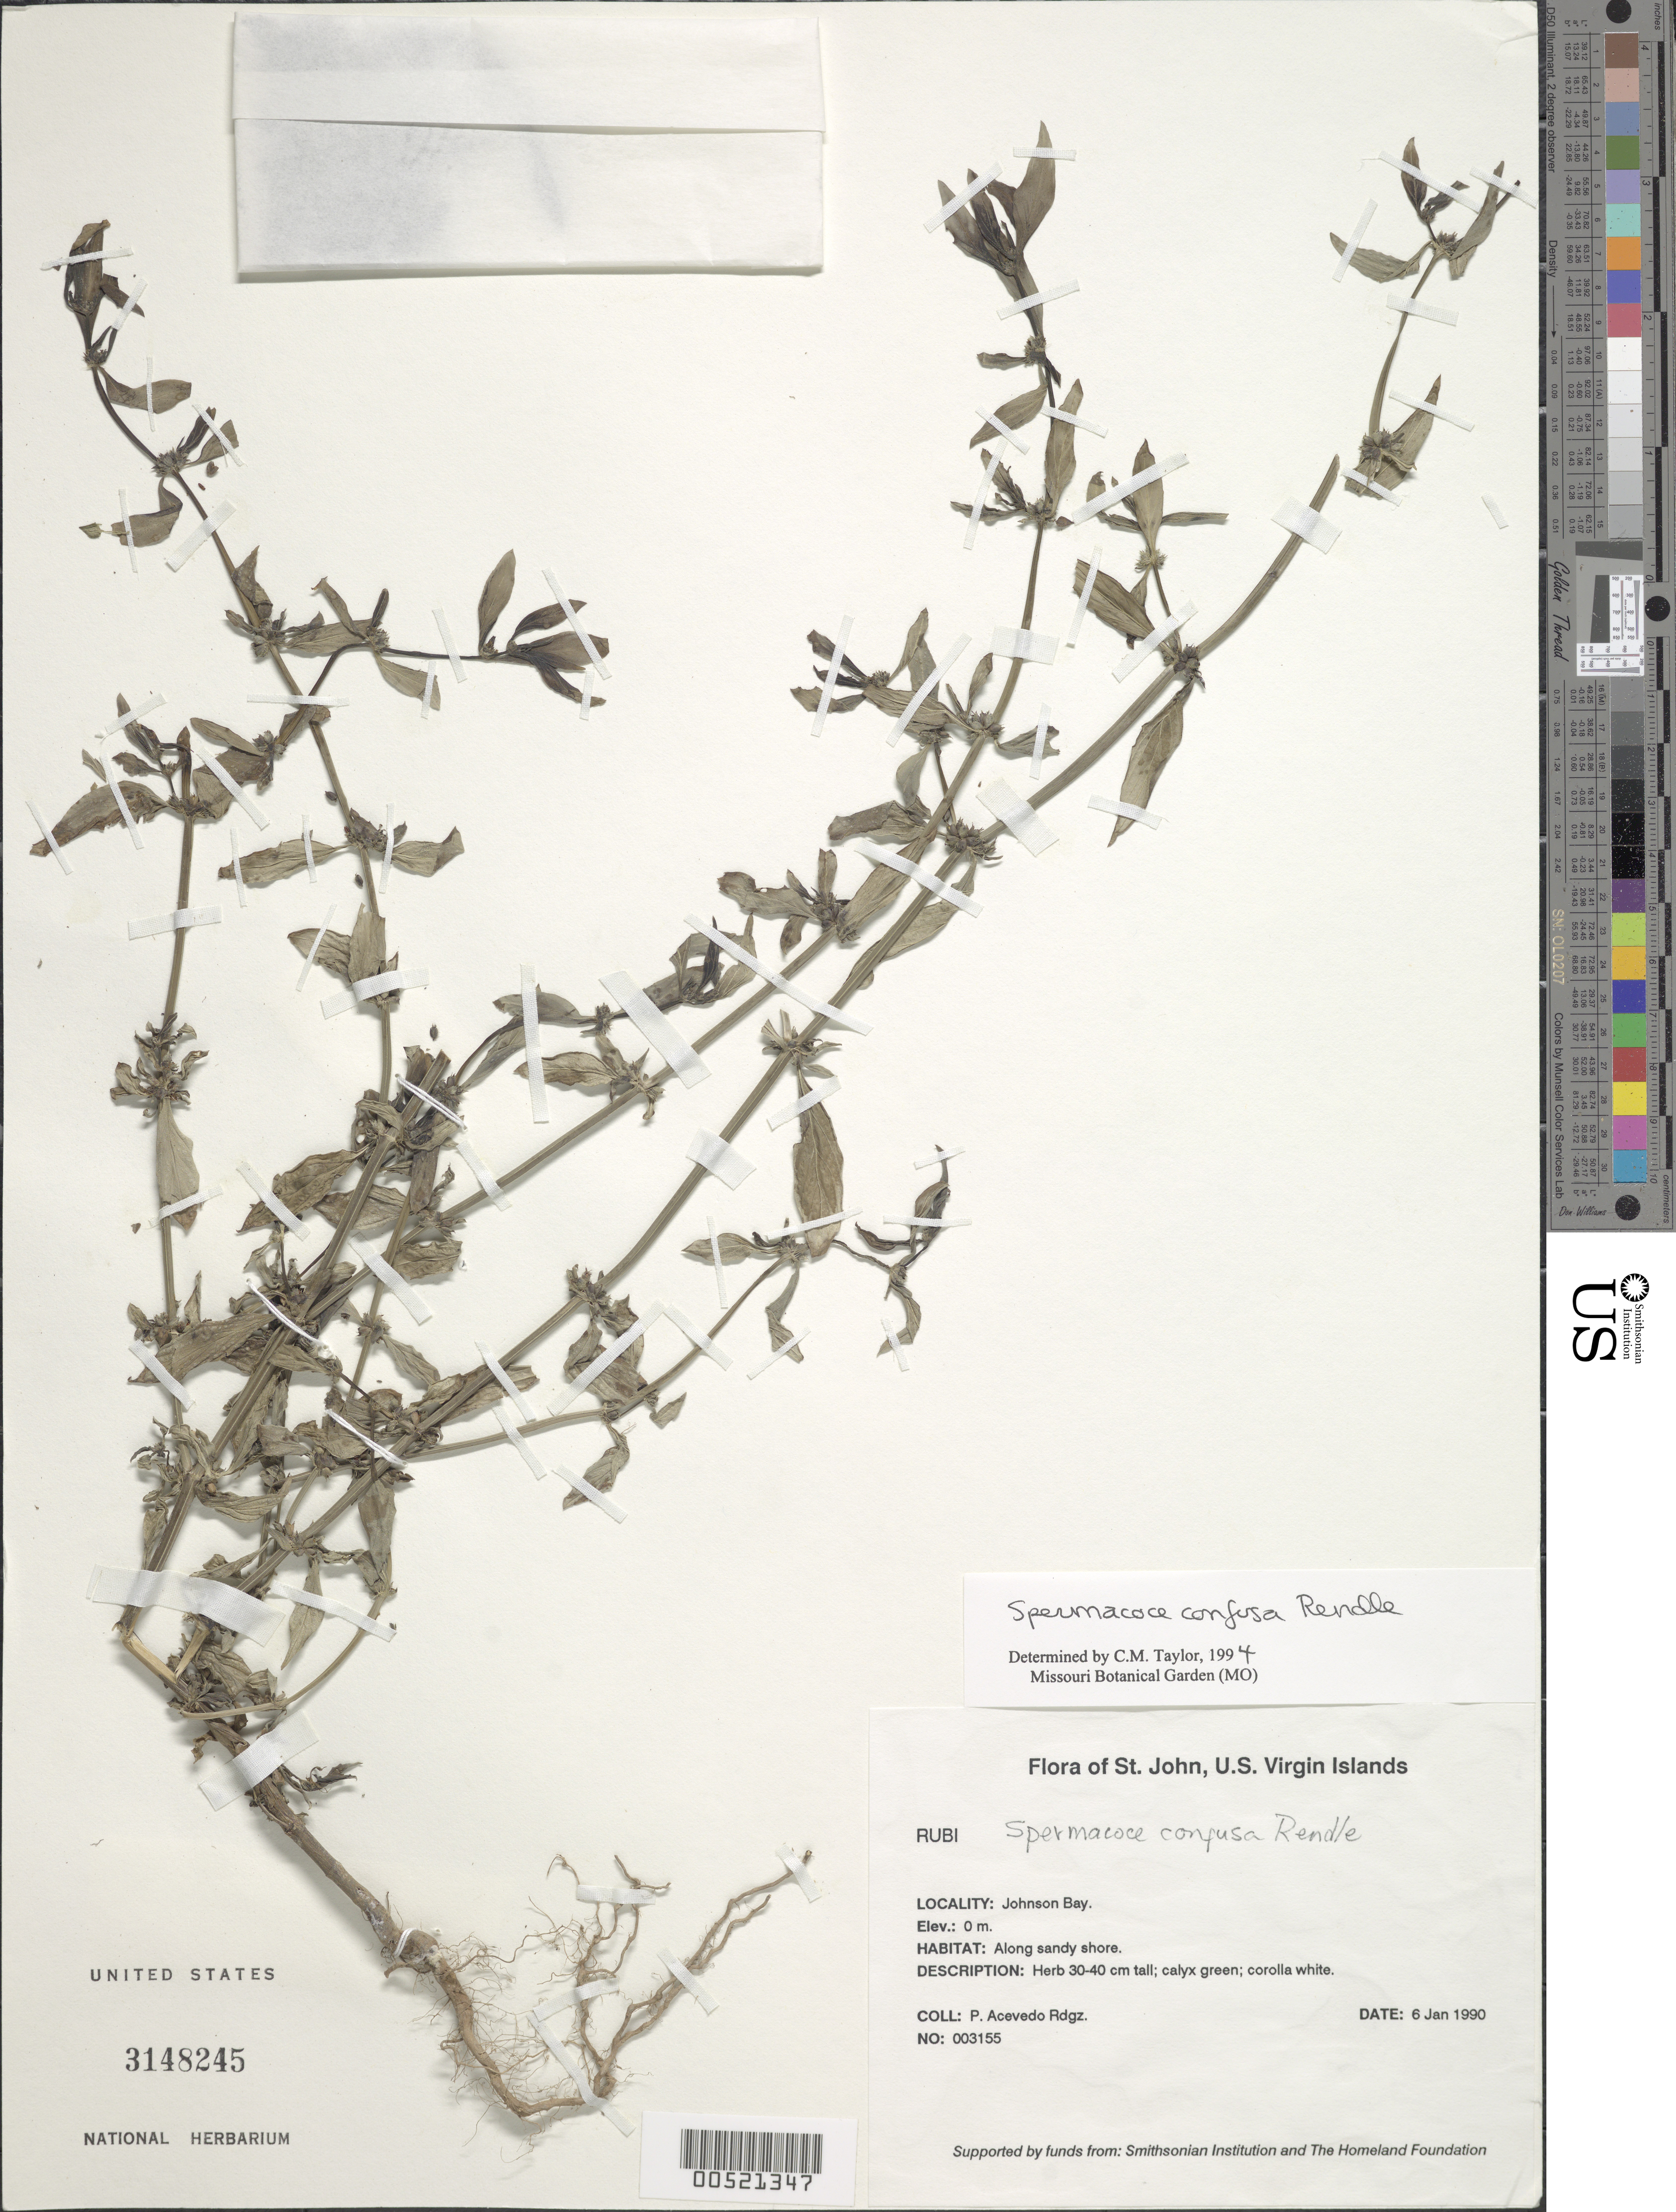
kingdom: Plantae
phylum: Tracheophyta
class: Magnoliopsida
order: Gentianales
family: Rubiaceae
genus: Spermacoce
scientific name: Spermacoce confusa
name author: Rendle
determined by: Taylor, Charlotte M.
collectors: P. Acevedo-Rodr.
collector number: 3155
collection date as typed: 06 Jan 1990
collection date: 1990-01-06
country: U.S. Virgin Islands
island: St. John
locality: Reef Bay Quarter; Johnson Bay.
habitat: Along sandy shore.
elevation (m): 0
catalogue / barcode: US 3148245